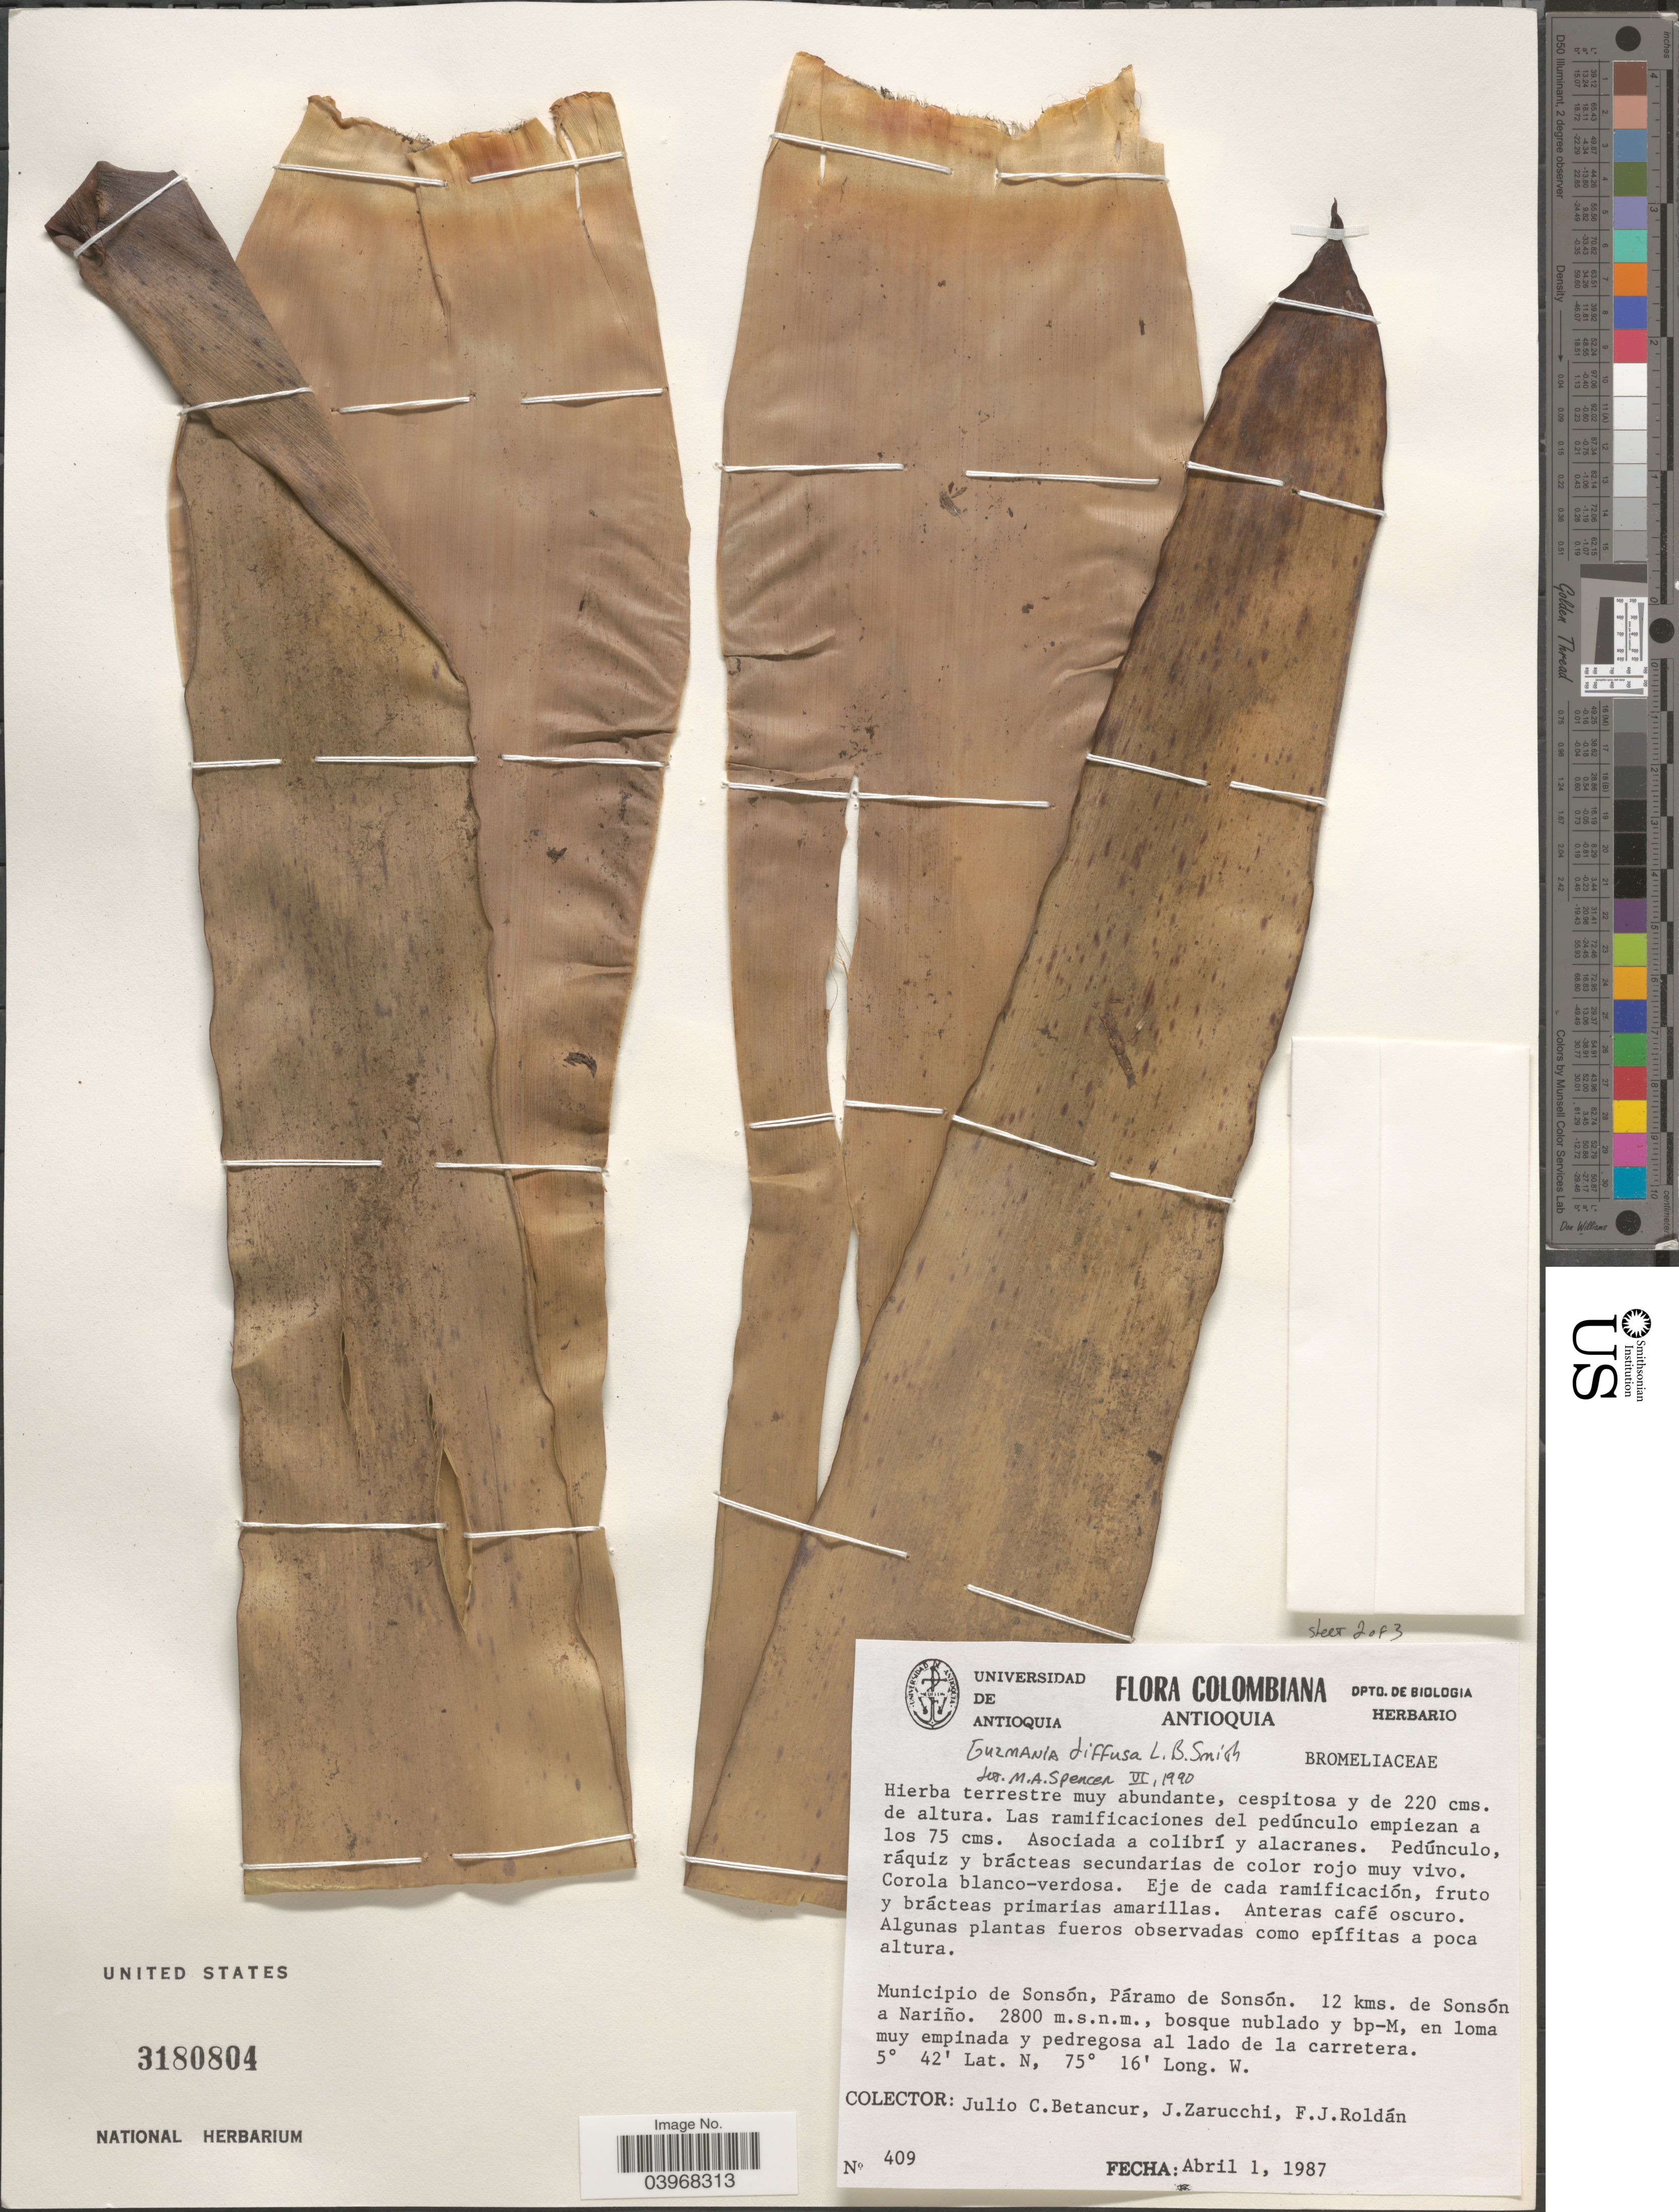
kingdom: Plantae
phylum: Tracheophyta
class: Liliopsida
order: Poales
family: Bromeliaceae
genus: Guzmania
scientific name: Guzmania diffusa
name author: L.B. Sm.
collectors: J. C. Betancur, J. L. Zarucchi & F. J. Roldán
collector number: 409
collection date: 1987-04-01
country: Colombia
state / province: Antioquia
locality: Municipio de Sonsón, Páramo de Sonsón, 12 kms. de Sonsón a Nariño.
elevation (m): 2800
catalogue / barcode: US 3180804